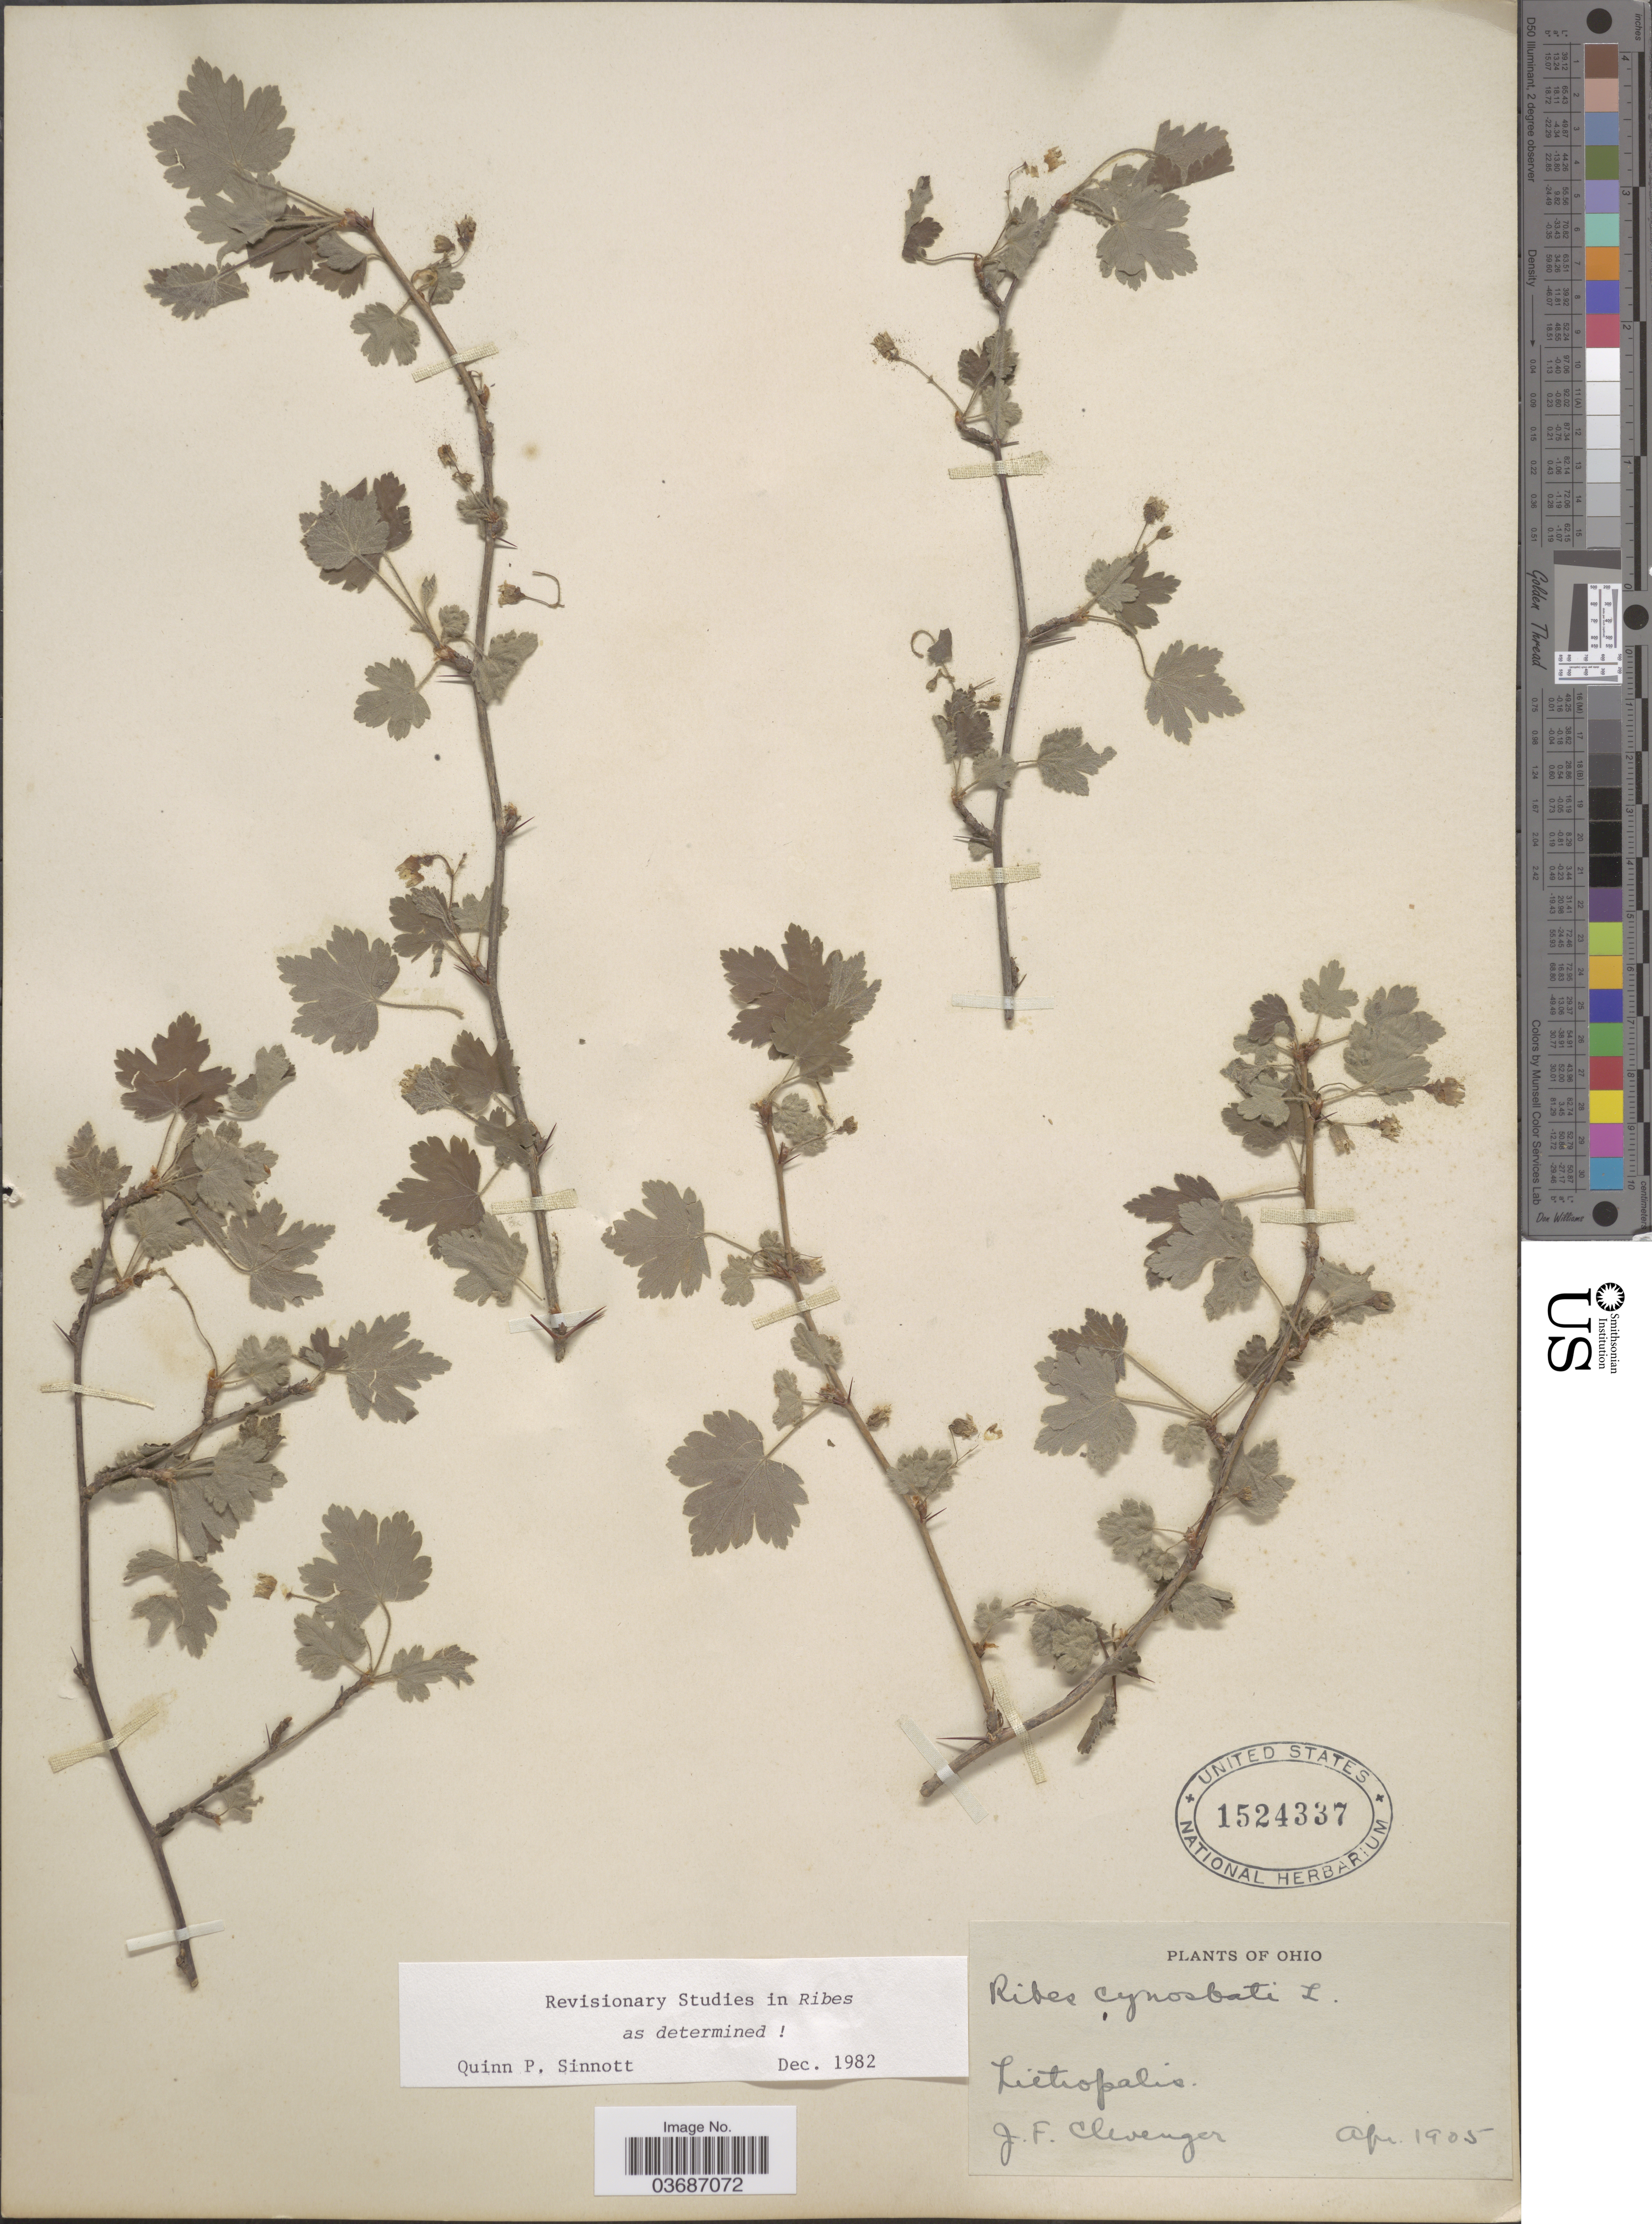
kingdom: Plantae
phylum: Tracheophyta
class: Magnoliopsida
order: Saxifragales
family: Grossulariaceae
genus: Ribes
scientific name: Ribes cynosbati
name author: L.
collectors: J. F. Clevenger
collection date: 1905-04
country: United States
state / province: Ohio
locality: Lithopolis.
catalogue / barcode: US 1524337